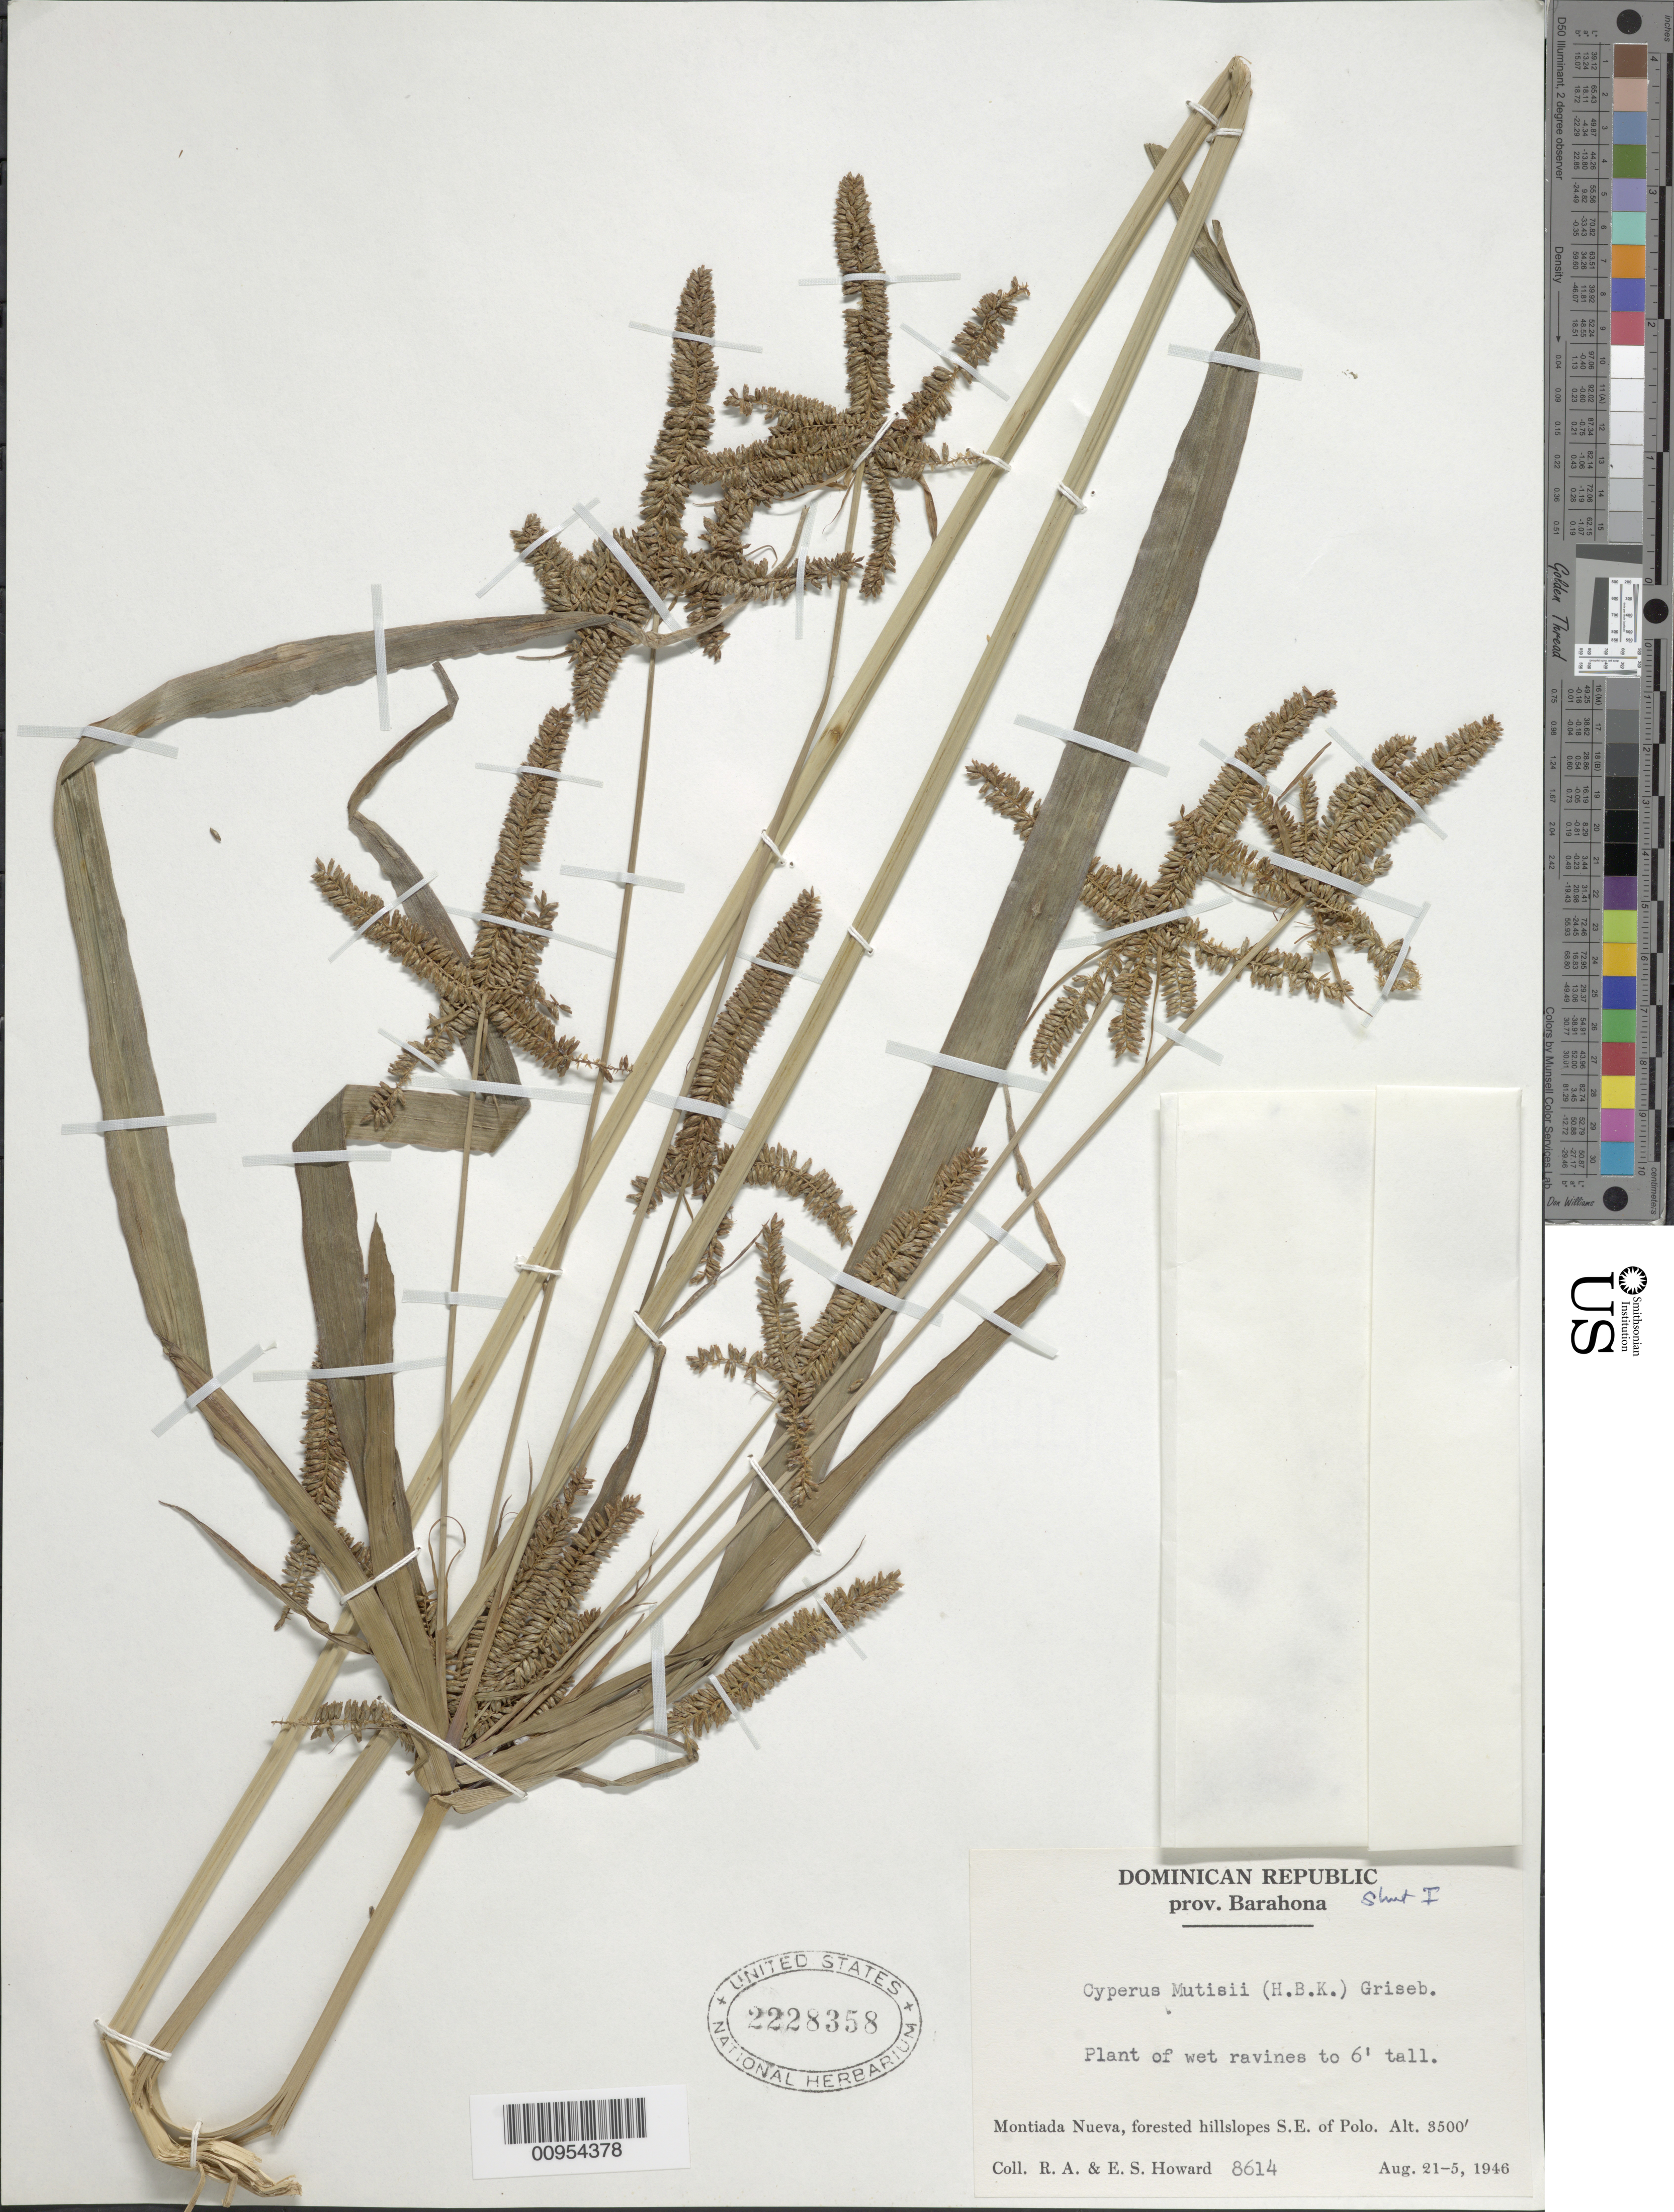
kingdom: Plantae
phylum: Tracheophyta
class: Liliopsida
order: Poales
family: Cyperaceae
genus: Cyperus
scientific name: Cyperus mutisii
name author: (Kunth) Andersson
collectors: R. A. Howard & E. S. Howard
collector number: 8614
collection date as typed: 21 Aug 1946 to 25 Aug 1946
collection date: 1946-08-21/1946-08-25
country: Dominican Republic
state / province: Barahona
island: Hispaniola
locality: Ravines, Montiada Nueva, forested hillslopes of SE of Polo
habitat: Wet ravines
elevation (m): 1067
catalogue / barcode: US 2228358